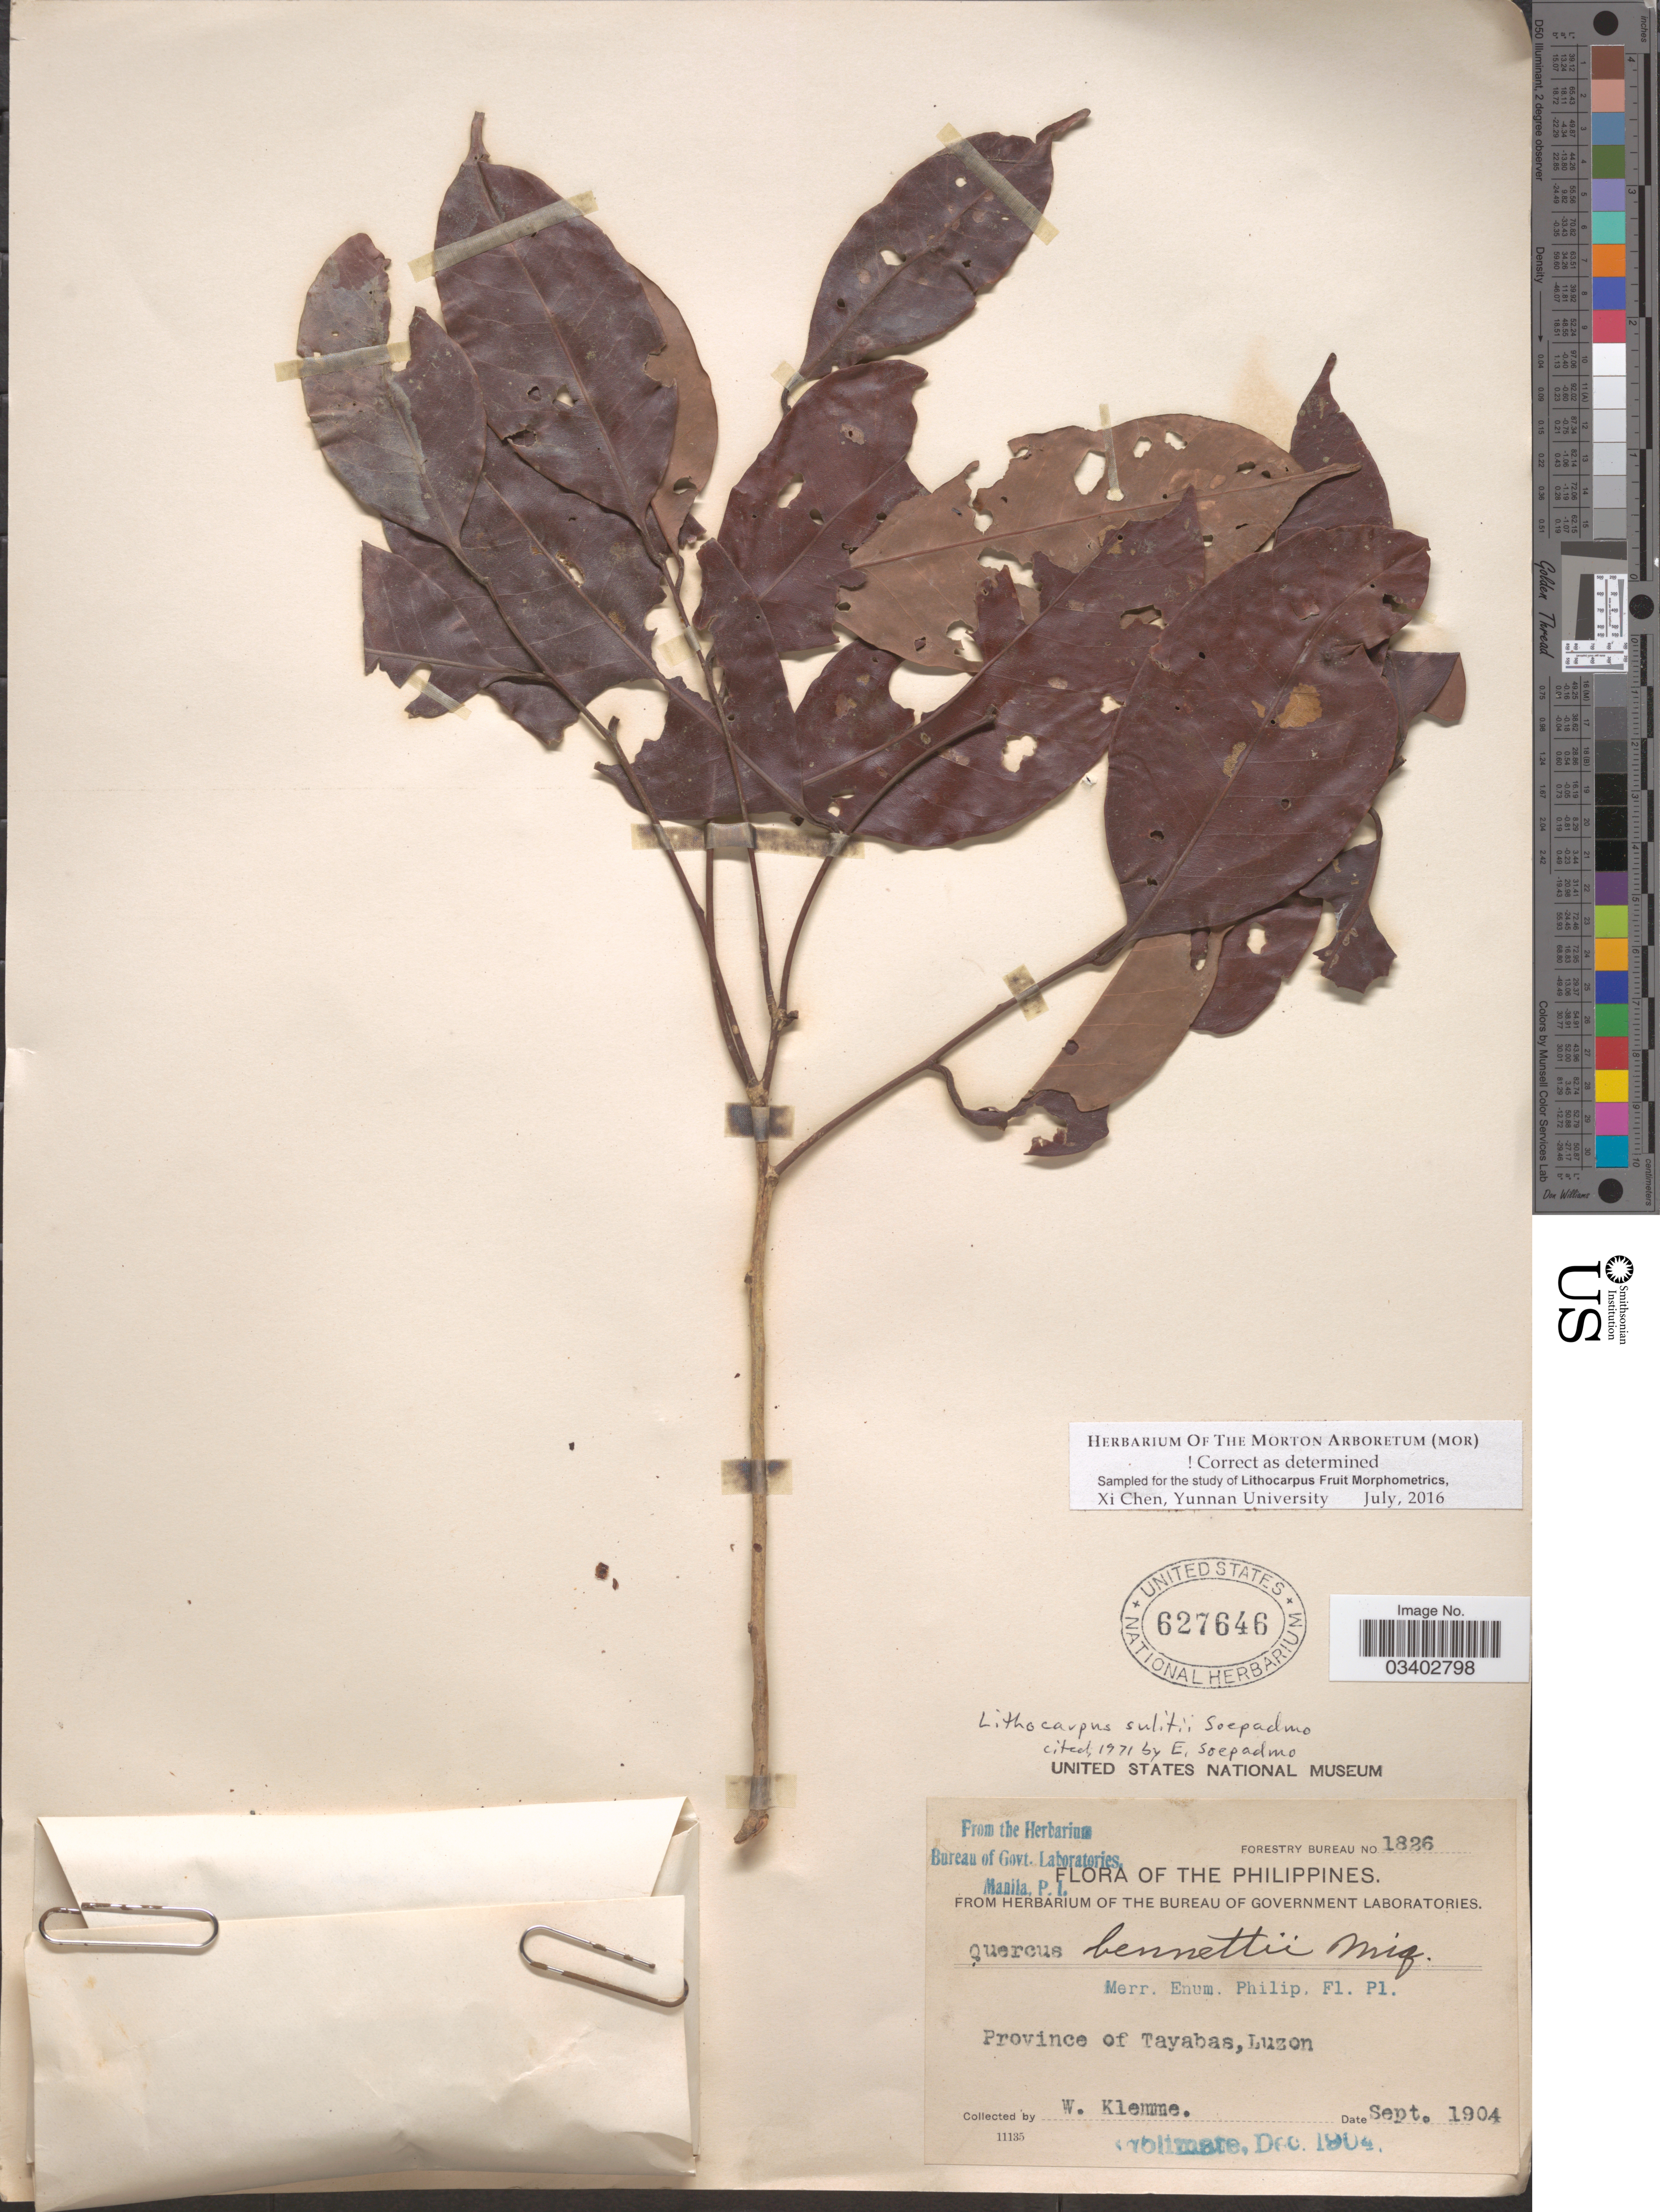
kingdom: Plantae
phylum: Tracheophyta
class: Magnoliopsida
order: Fagales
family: Fagaceae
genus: Lithocarpus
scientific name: Lithocarpus sulitii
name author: Soepadmo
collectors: W. Klemme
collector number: Forestry Bureau 1826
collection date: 1904-09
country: Philippines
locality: Province of Tayabas, Luzon.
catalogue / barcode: US 627646